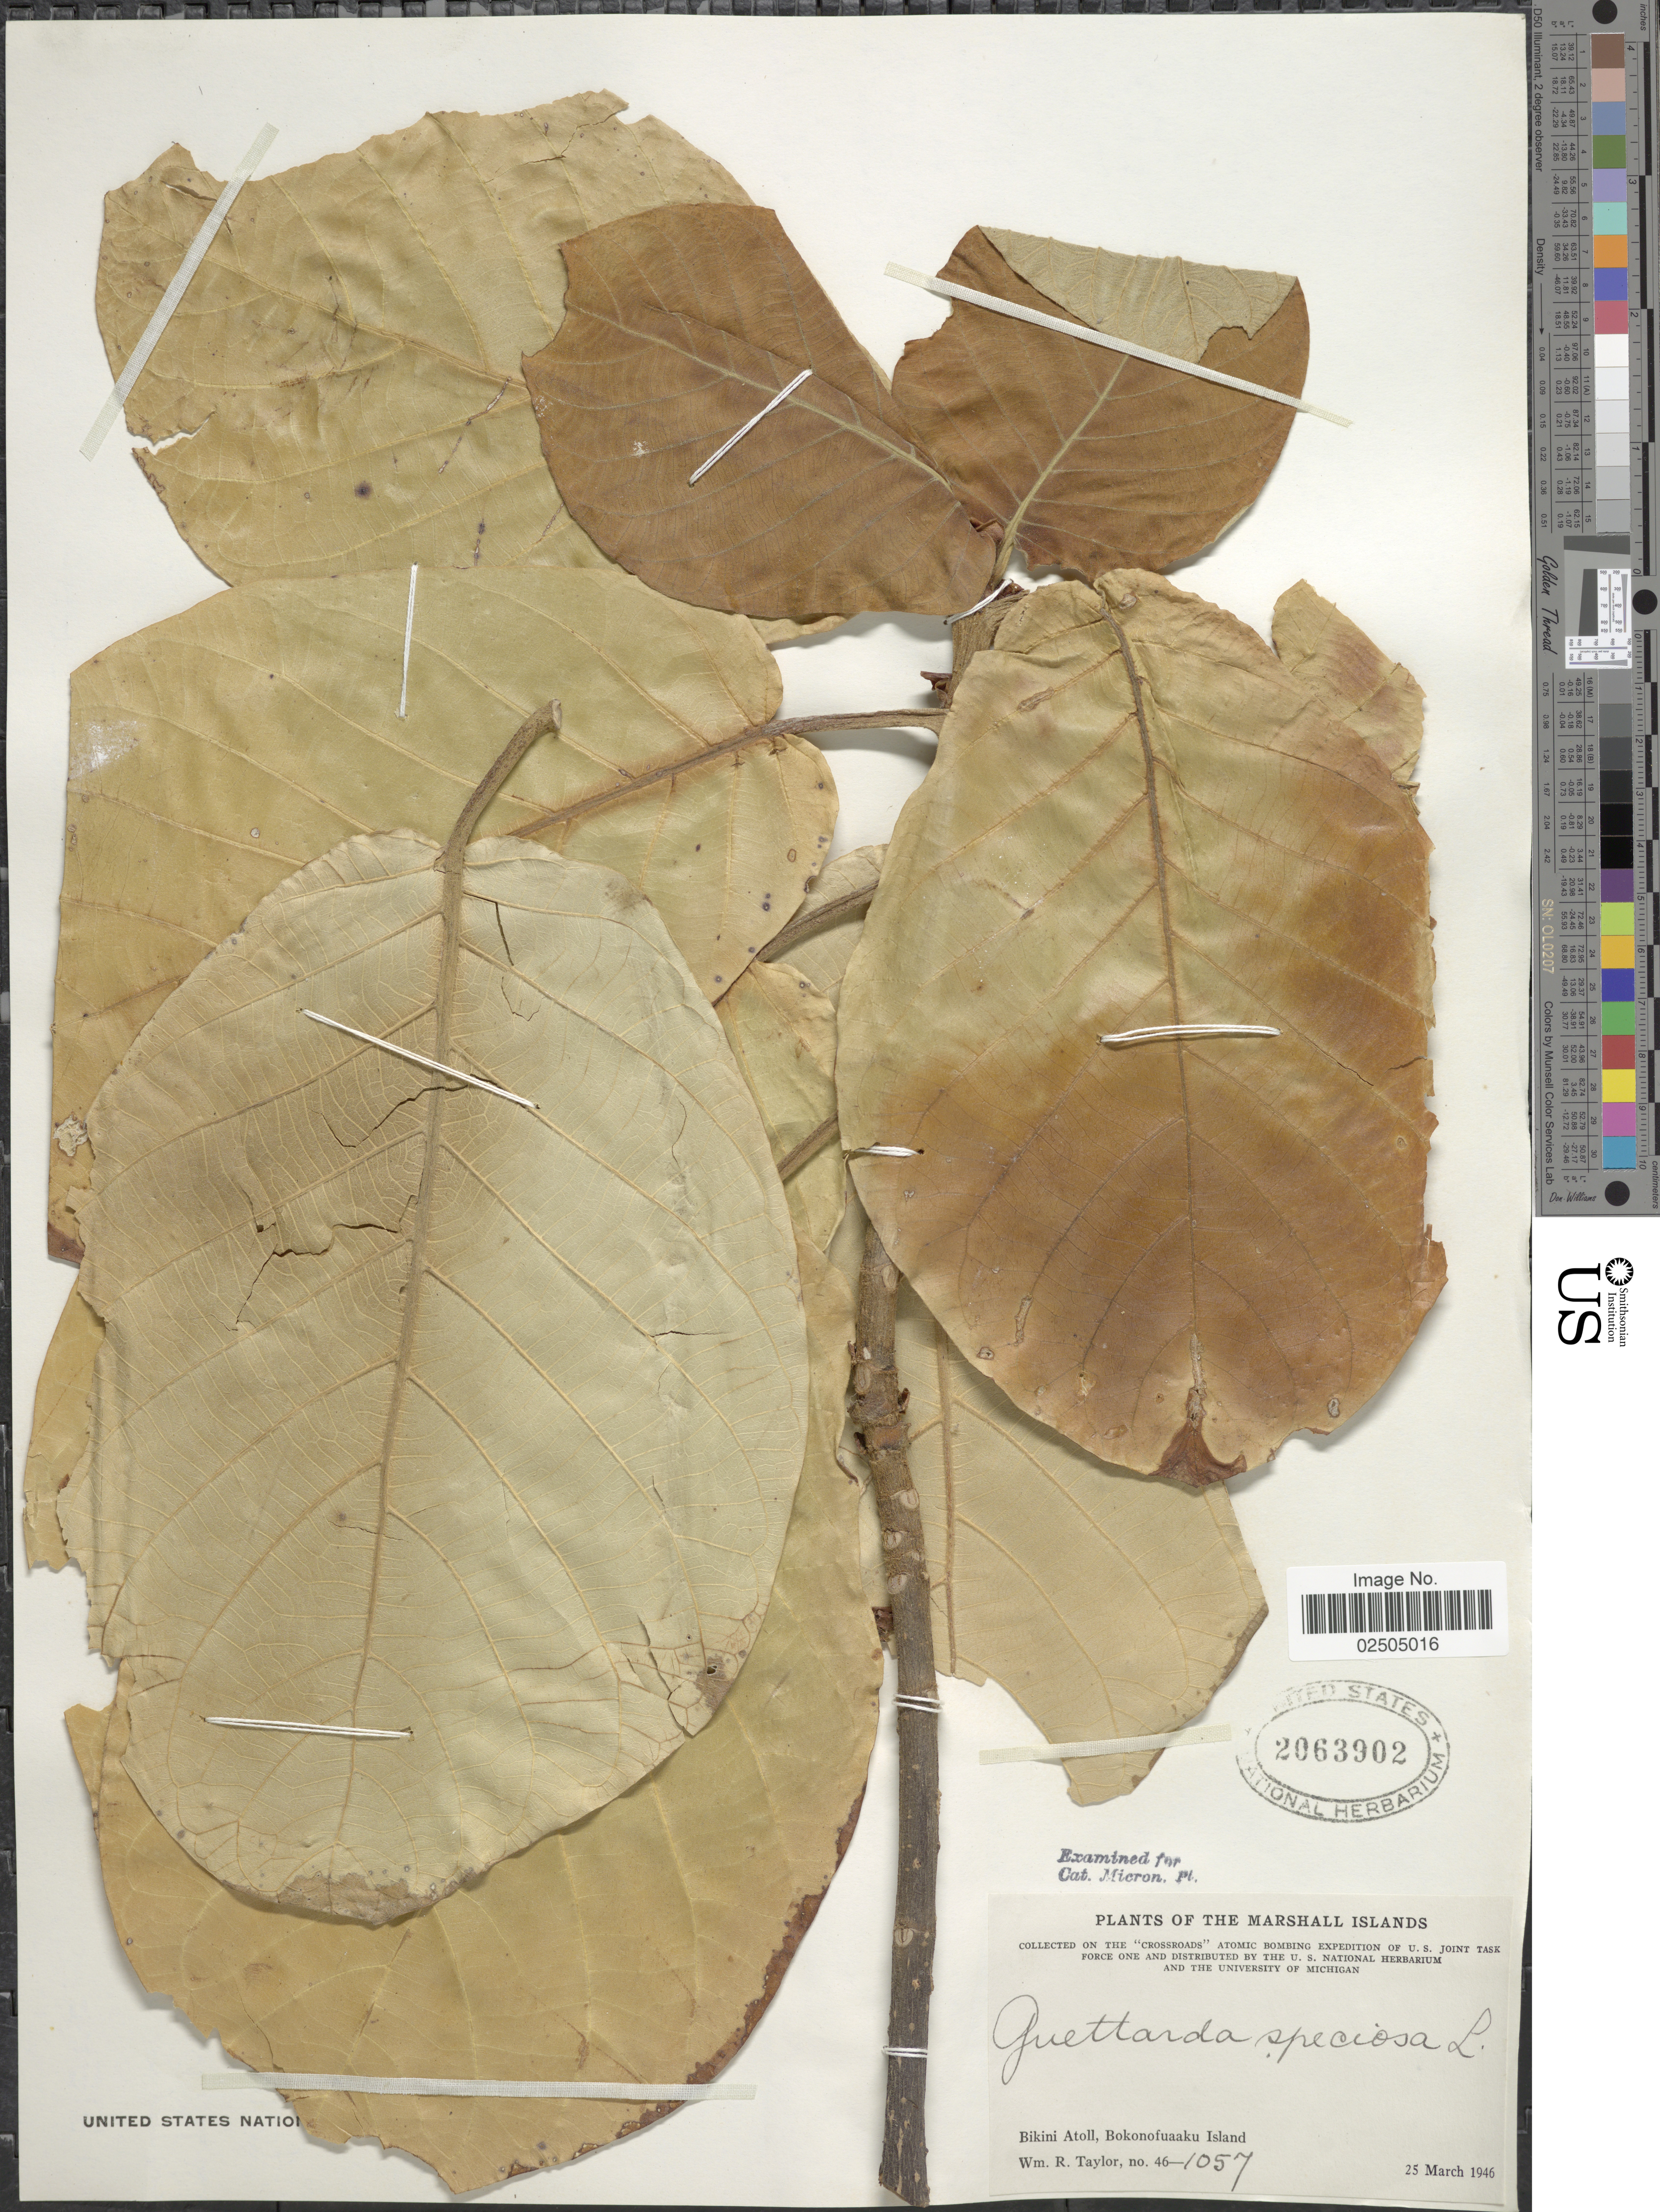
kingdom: Plantae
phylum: Tracheophyta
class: Magnoliopsida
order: Gentianales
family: Rubiaceae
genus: Guettarda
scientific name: Guettarda speciosa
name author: L.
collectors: W. R. Taylor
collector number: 46-1057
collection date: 1946-03-25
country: Marshall Islands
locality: The Marshall Islands, Bikini Atoll, Bokonofuaaku Island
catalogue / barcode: US 2063902